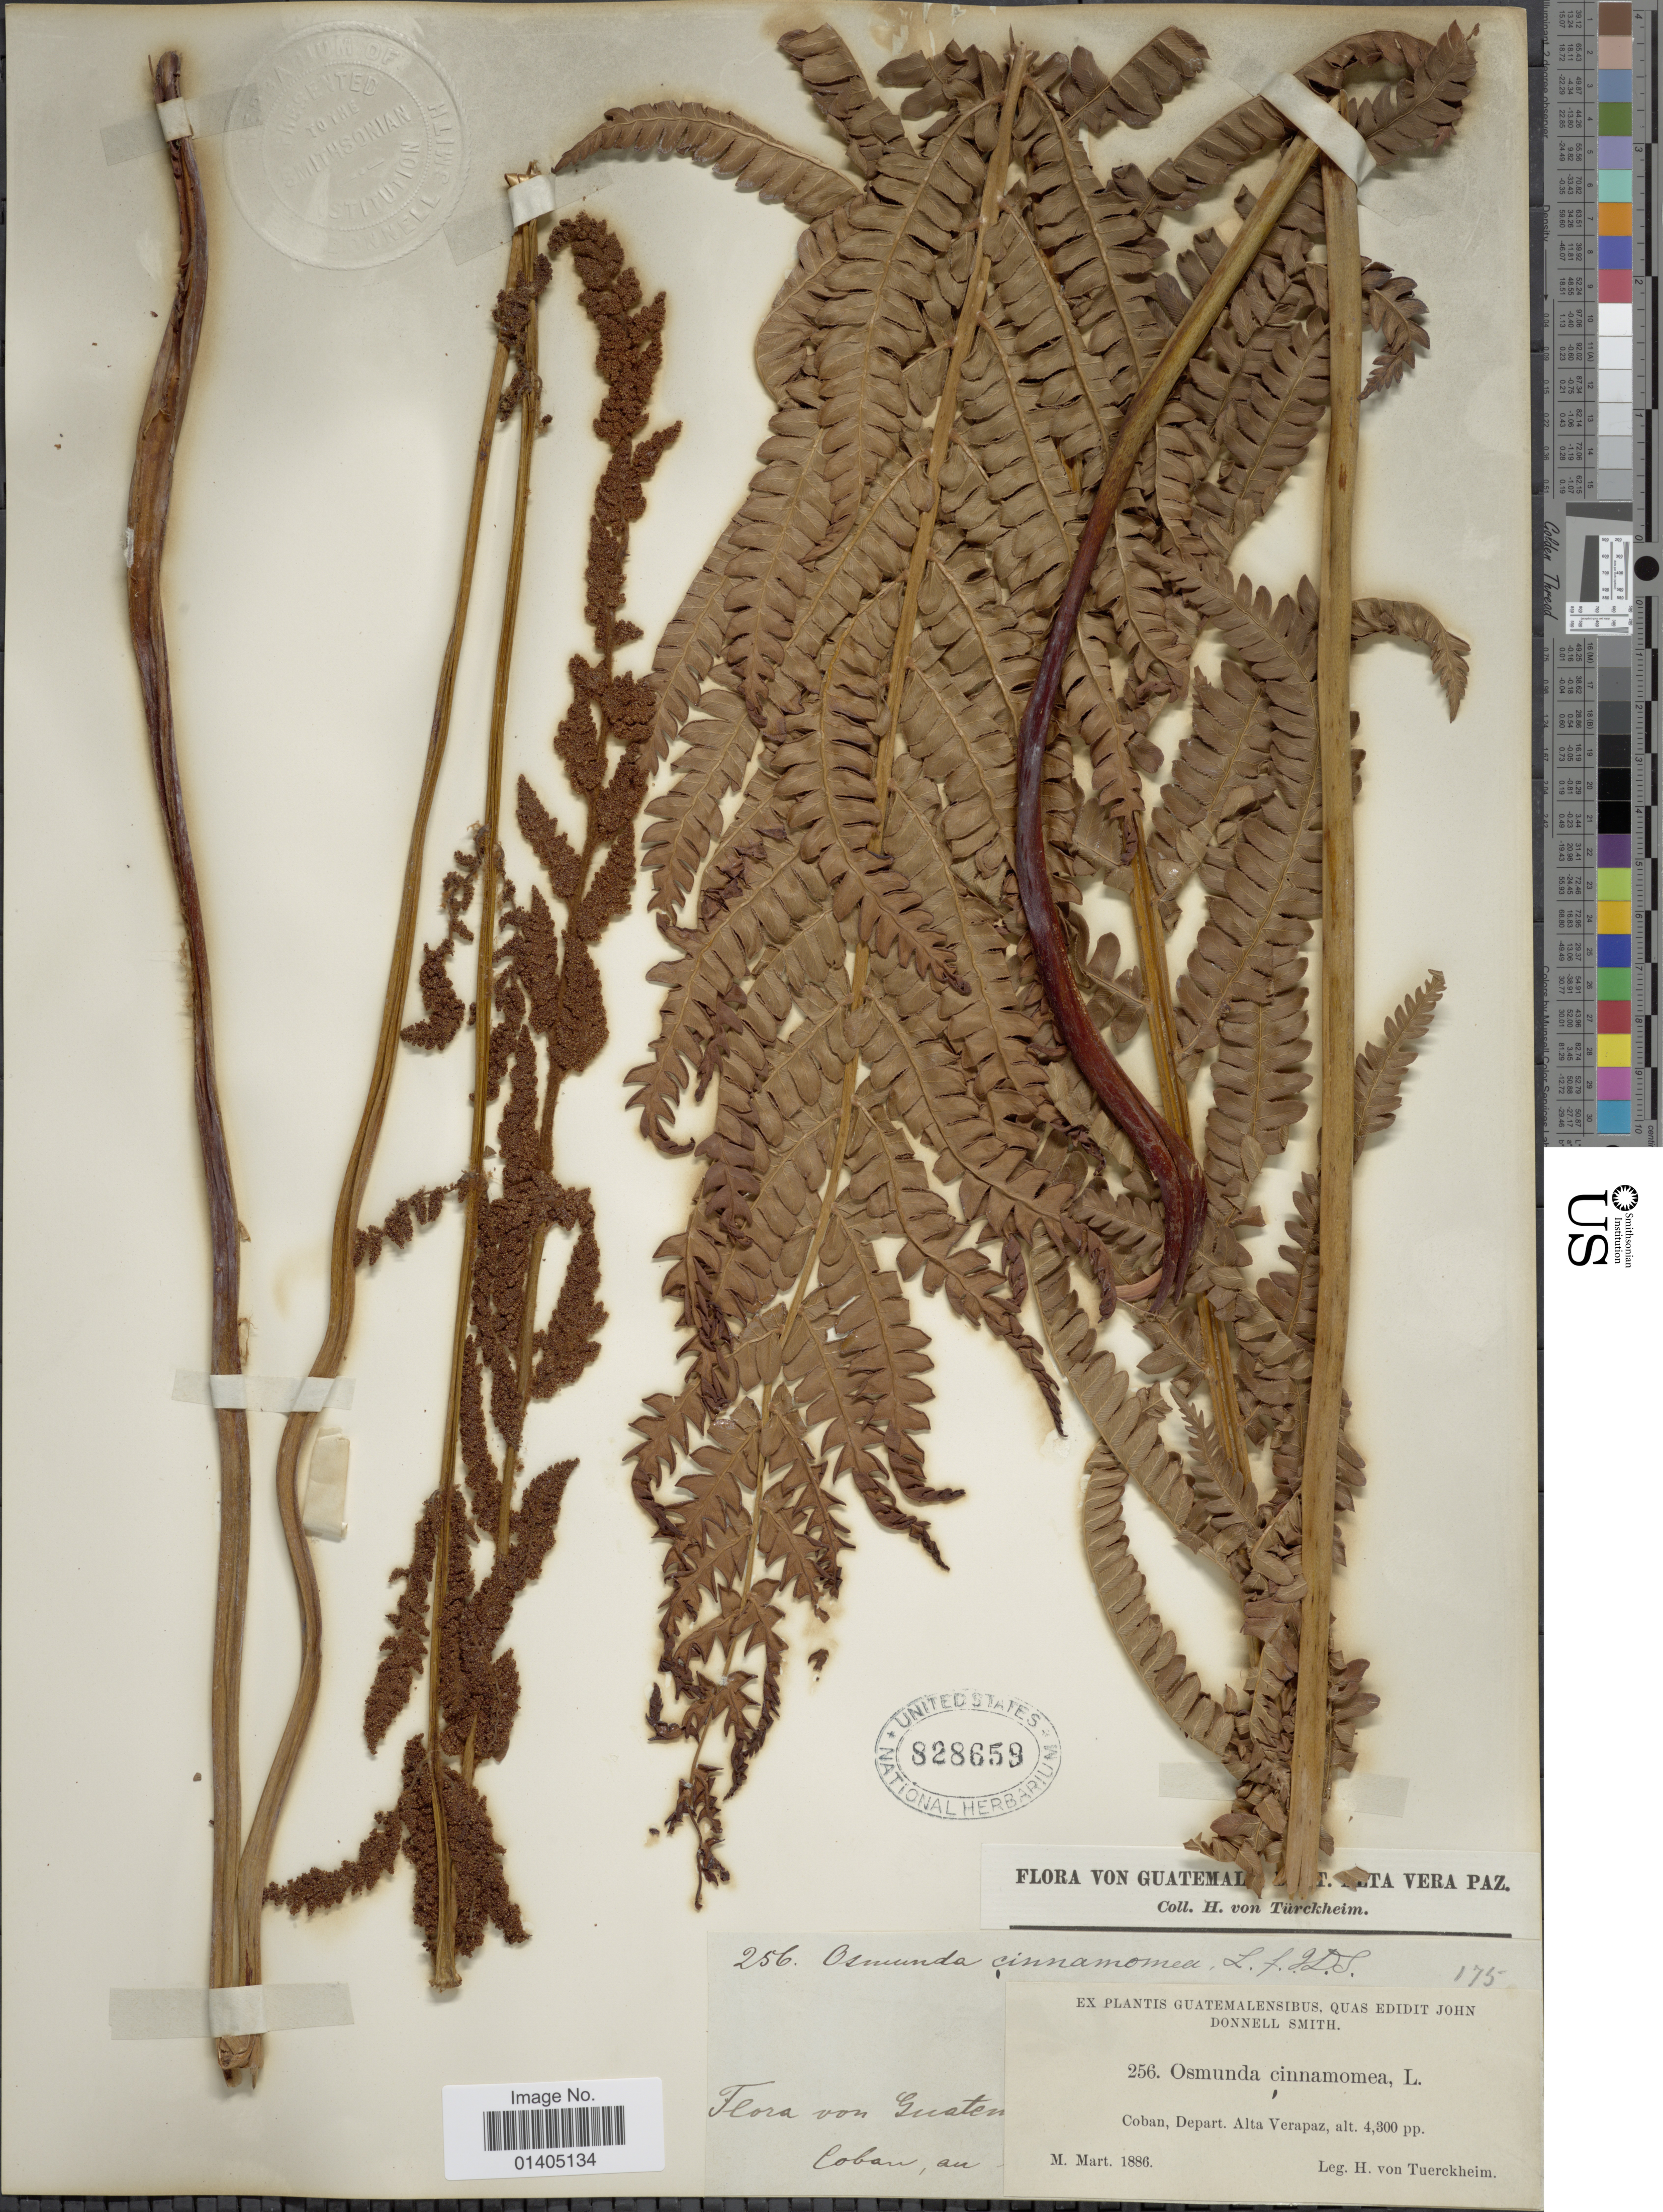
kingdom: Plantae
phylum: Tracheophyta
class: Polypodiopsida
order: Osmundales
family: Osmundaceae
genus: Osmundastrum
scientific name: Osmundastrum cinnamomeum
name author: (L.) C. Presl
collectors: H. von Türckheim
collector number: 256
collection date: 1886-03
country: Guatemala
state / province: Alta Verapaz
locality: Coban, Depart Alta Verapaz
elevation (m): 1311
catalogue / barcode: US 828659